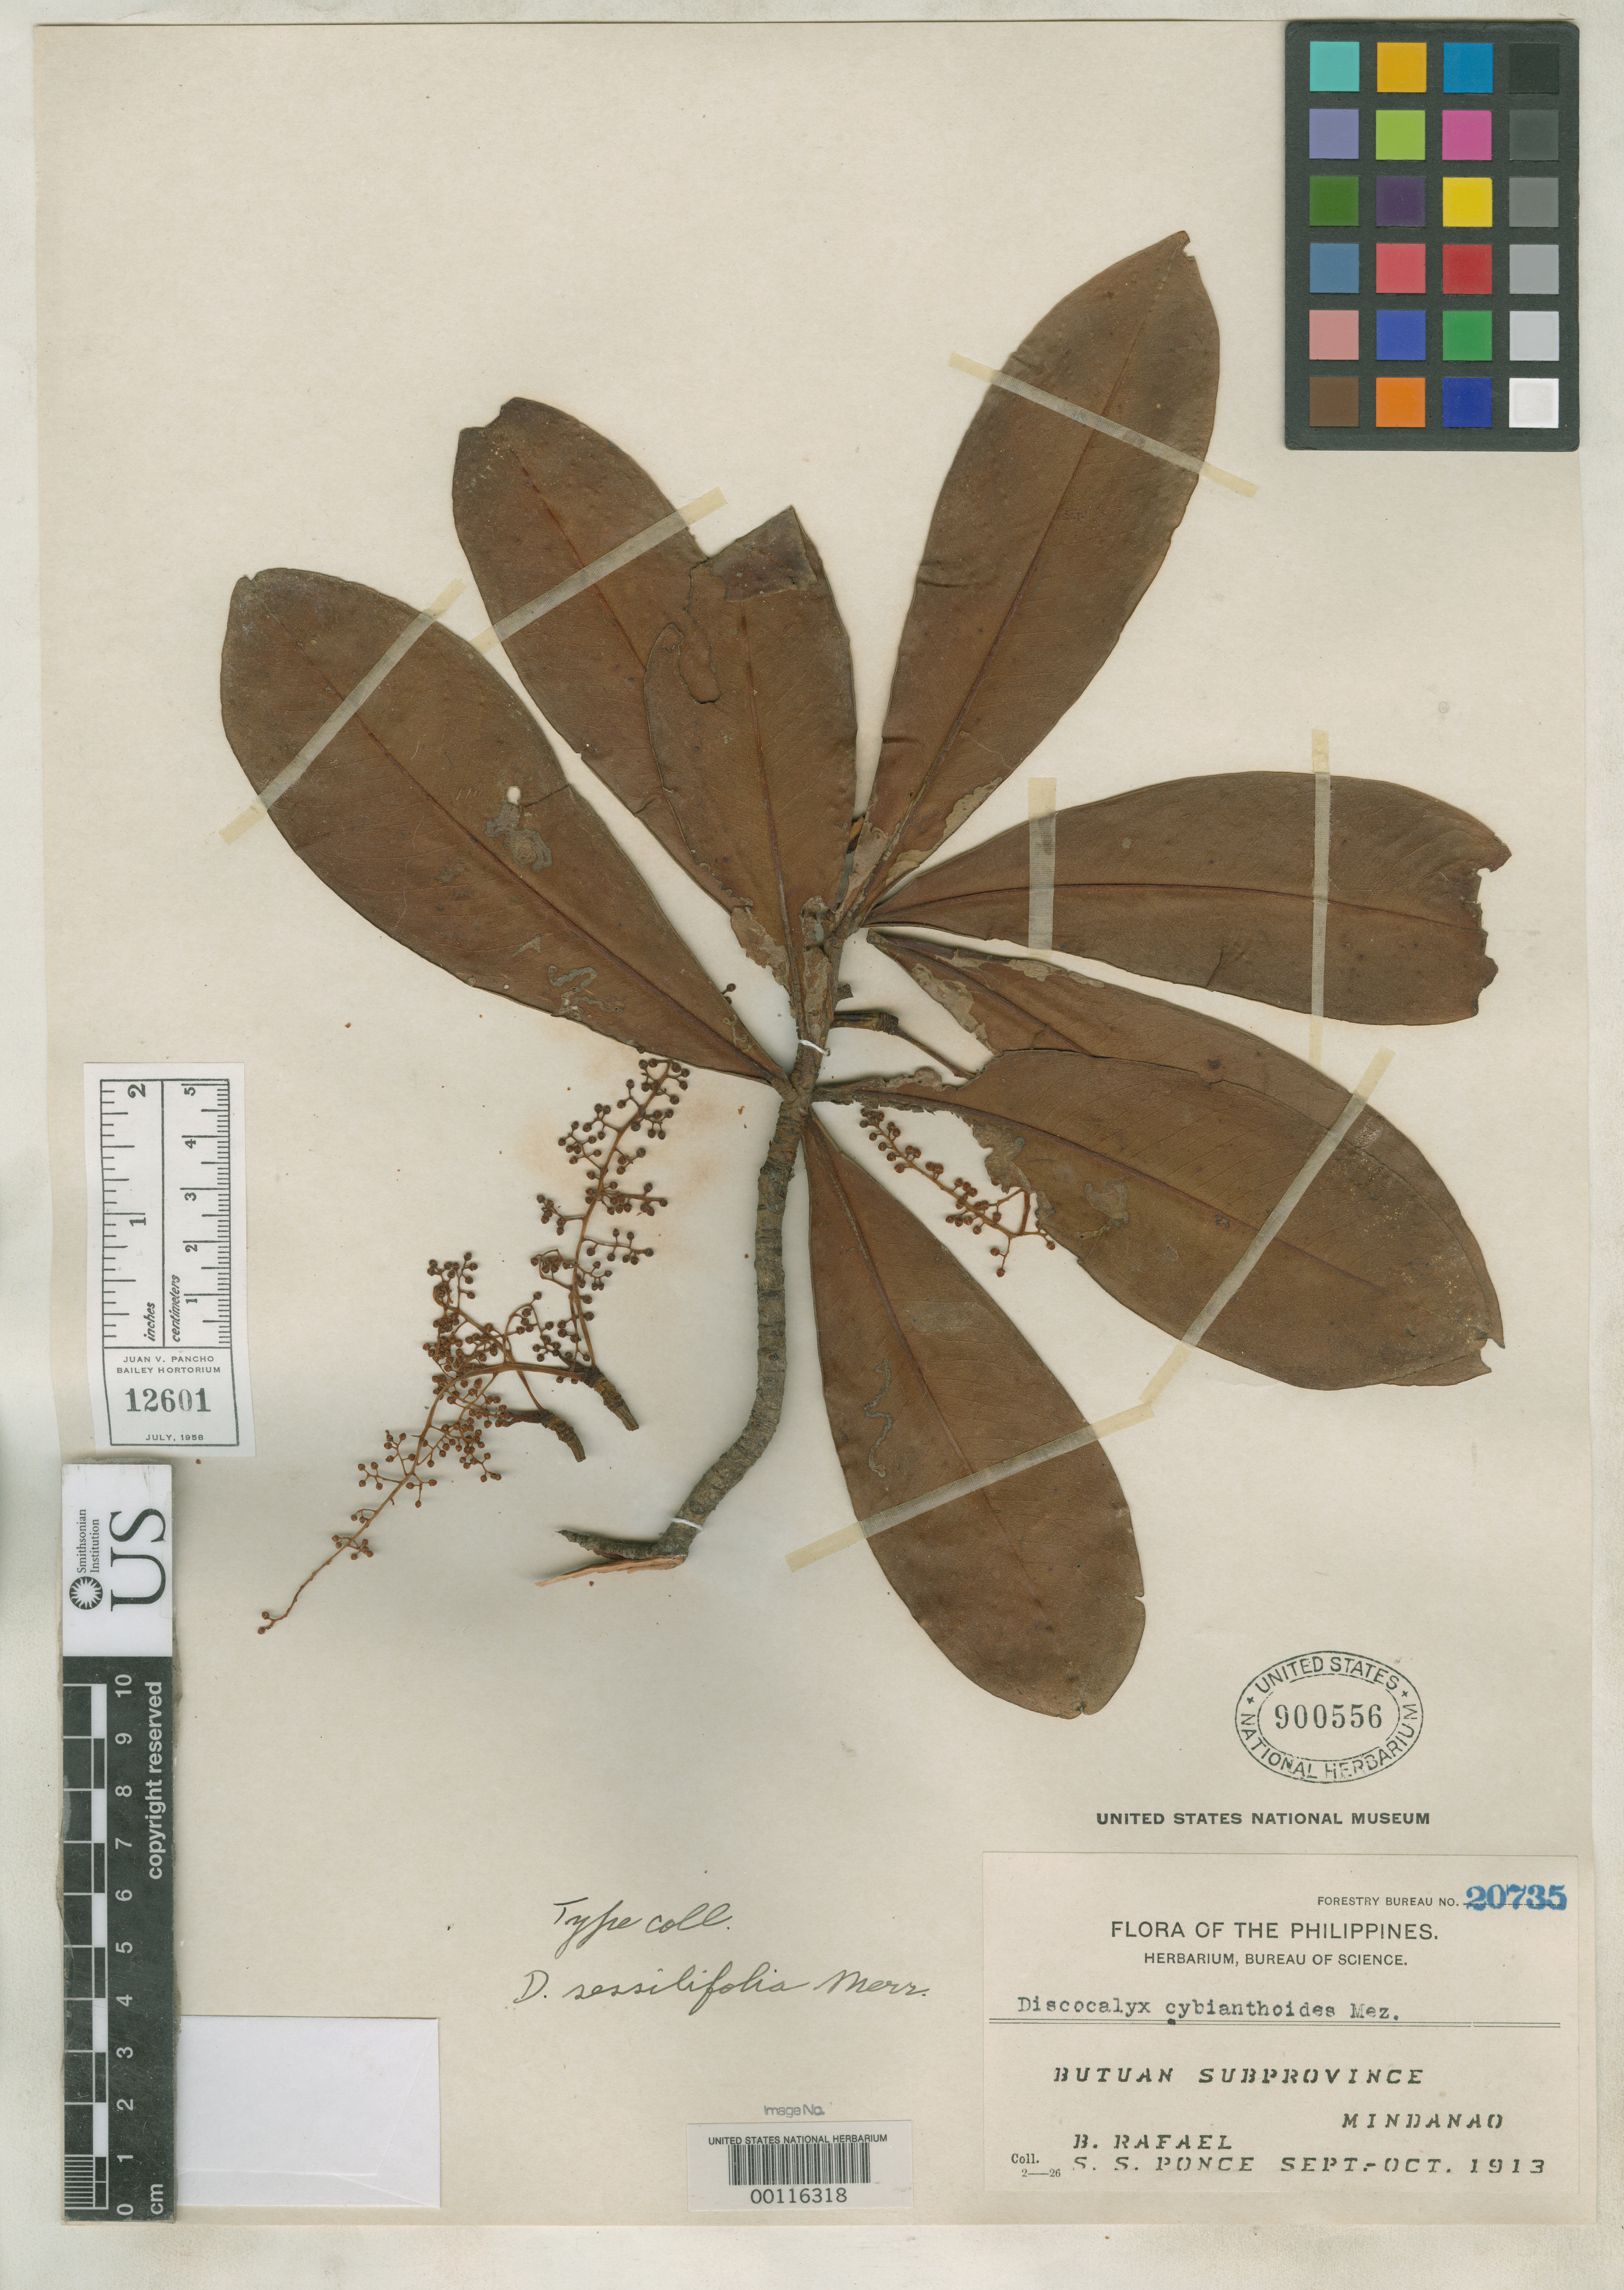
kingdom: Plantae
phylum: Tracheophyta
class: Magnoliopsida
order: Ericales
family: Primulaceae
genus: Discocalyx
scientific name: Discocalyx sessilifolia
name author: Merr.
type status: Isotype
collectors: B. Rafael & S. Ponce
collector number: Bur. Sci. 20735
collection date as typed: Sep 1913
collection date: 1913-09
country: Philippines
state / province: Caraga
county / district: Agusan del Norte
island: Mindanao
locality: Near Butuan.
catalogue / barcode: US 900556